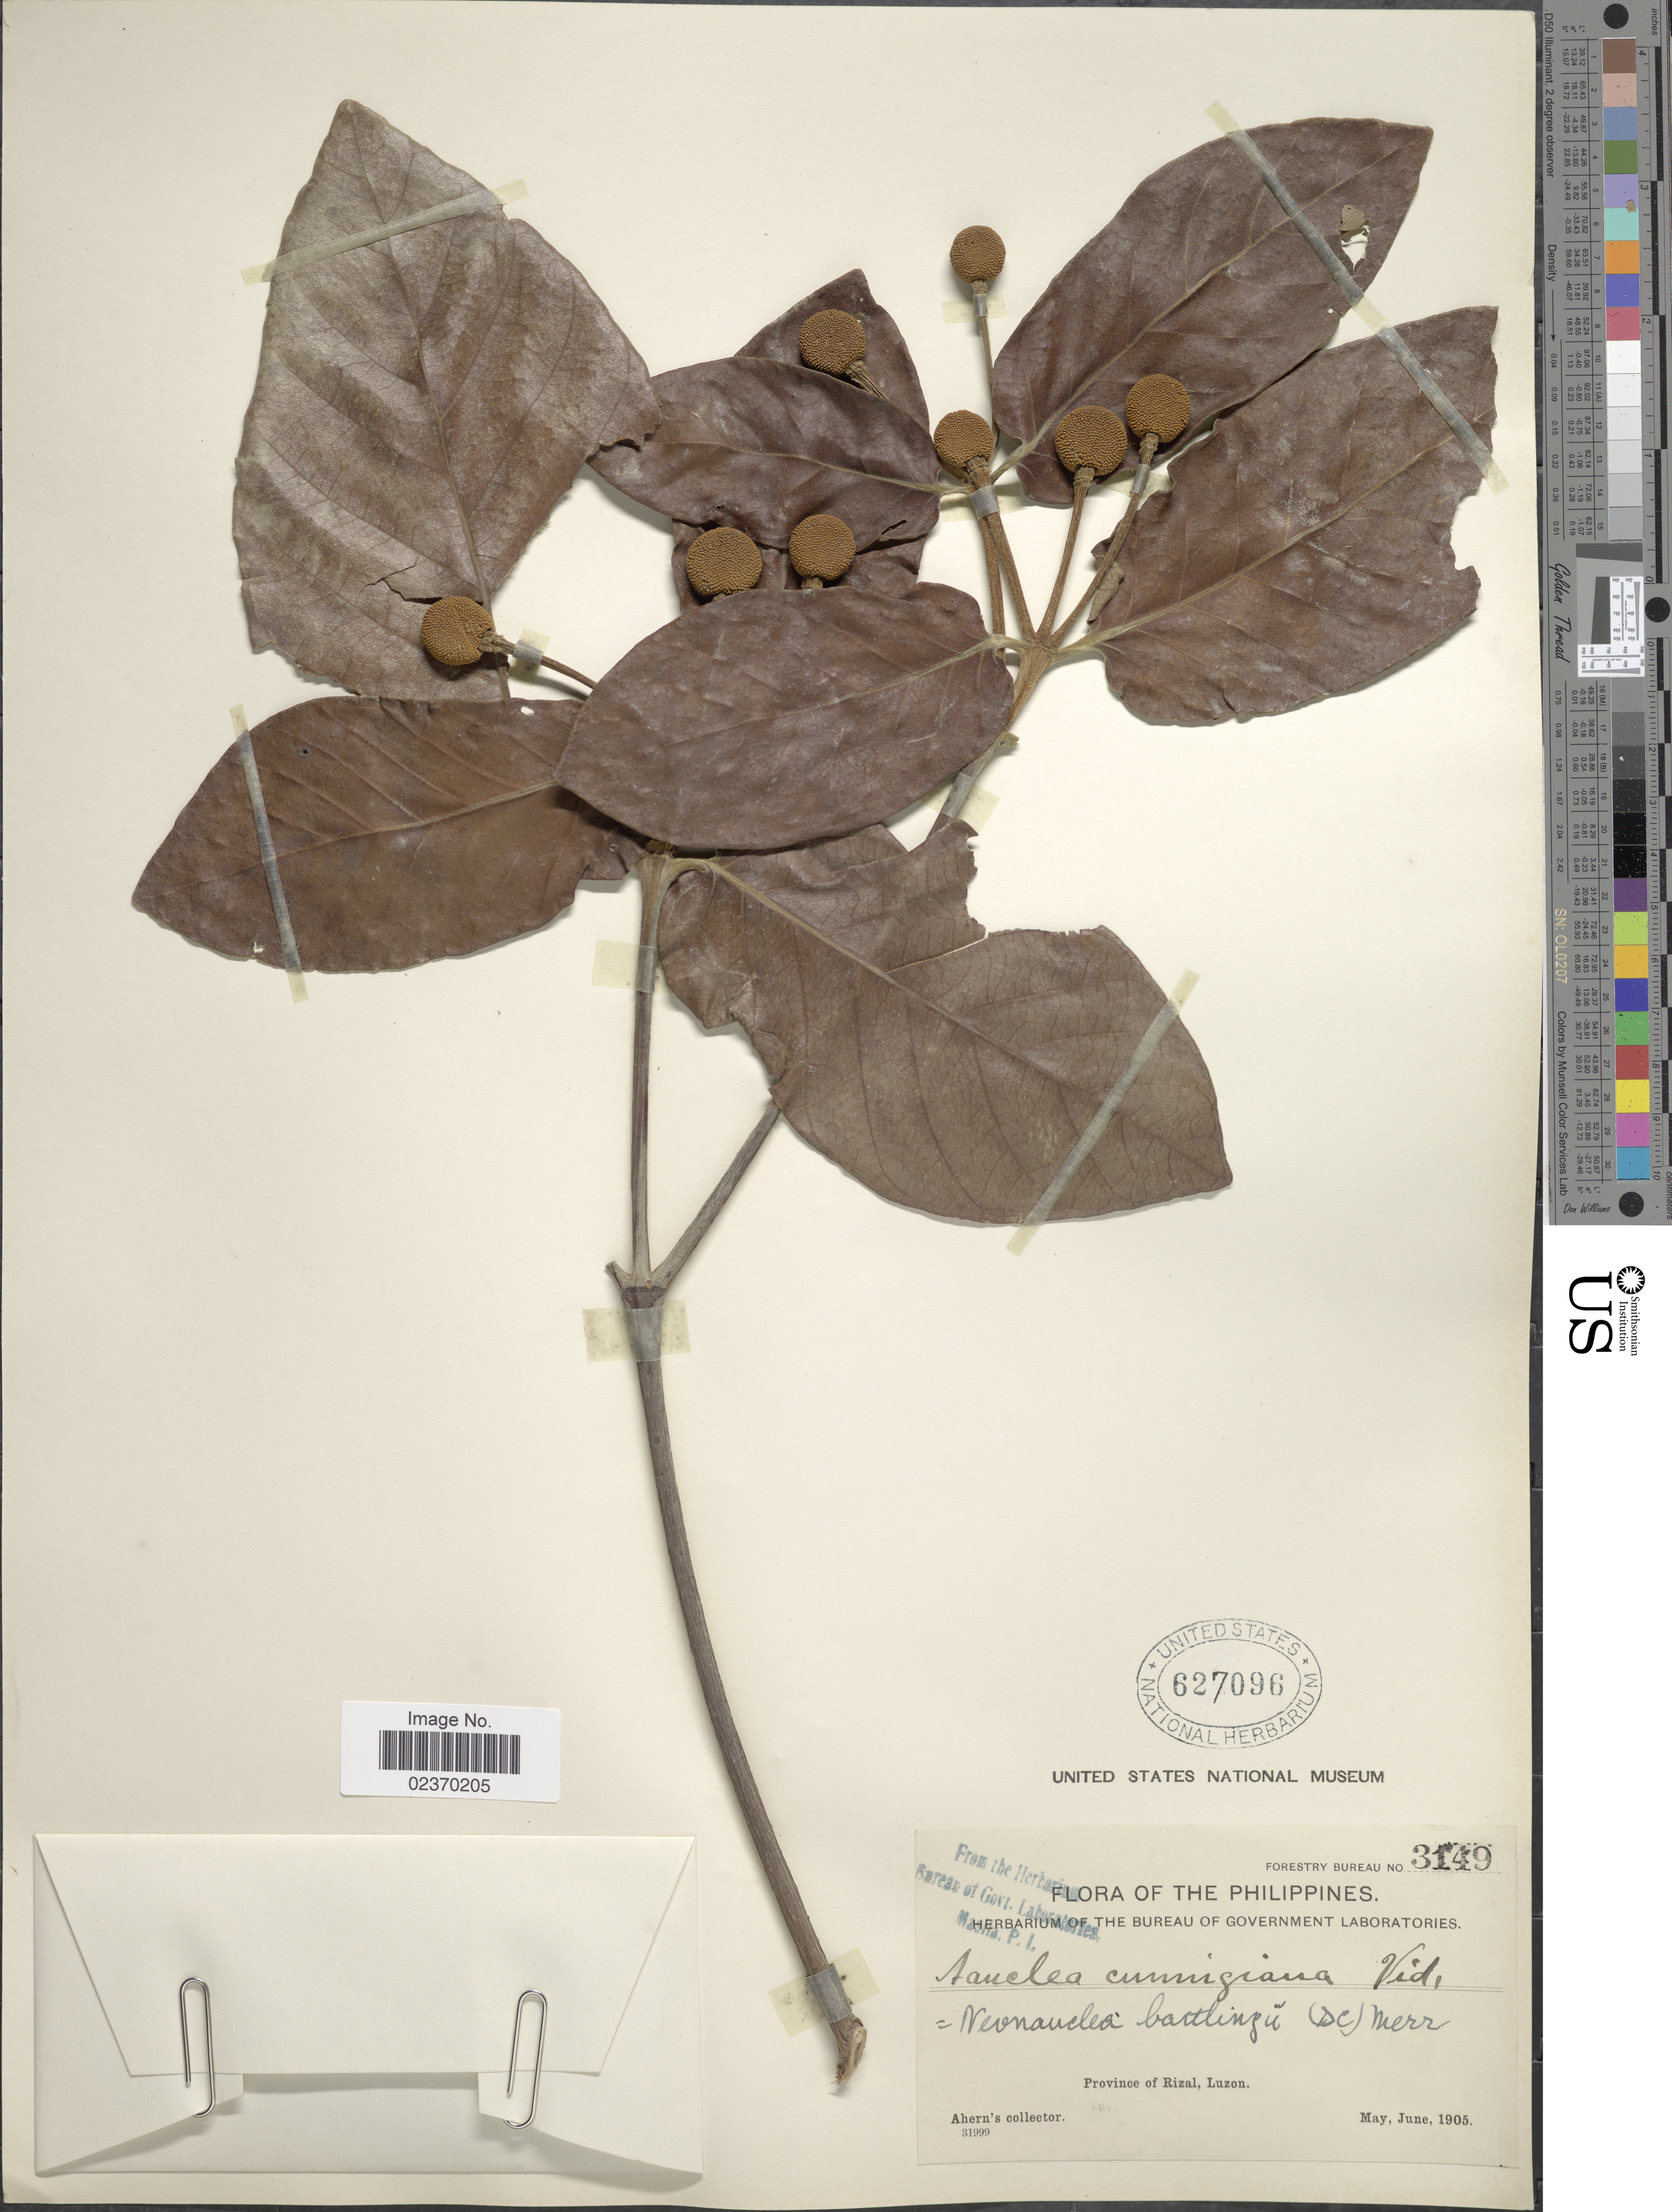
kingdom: Plantae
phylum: Tracheophyta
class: Magnoliopsida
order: Gentianales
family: Rubiaceae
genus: Neonauclea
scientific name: Neonauclea bartlingii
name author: (DC.) Merr.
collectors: Ahern's collector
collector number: Forestry Bureau 3149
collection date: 1905-05/1905-06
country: Philippines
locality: Province of Rizal, Luzon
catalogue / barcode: US 627096